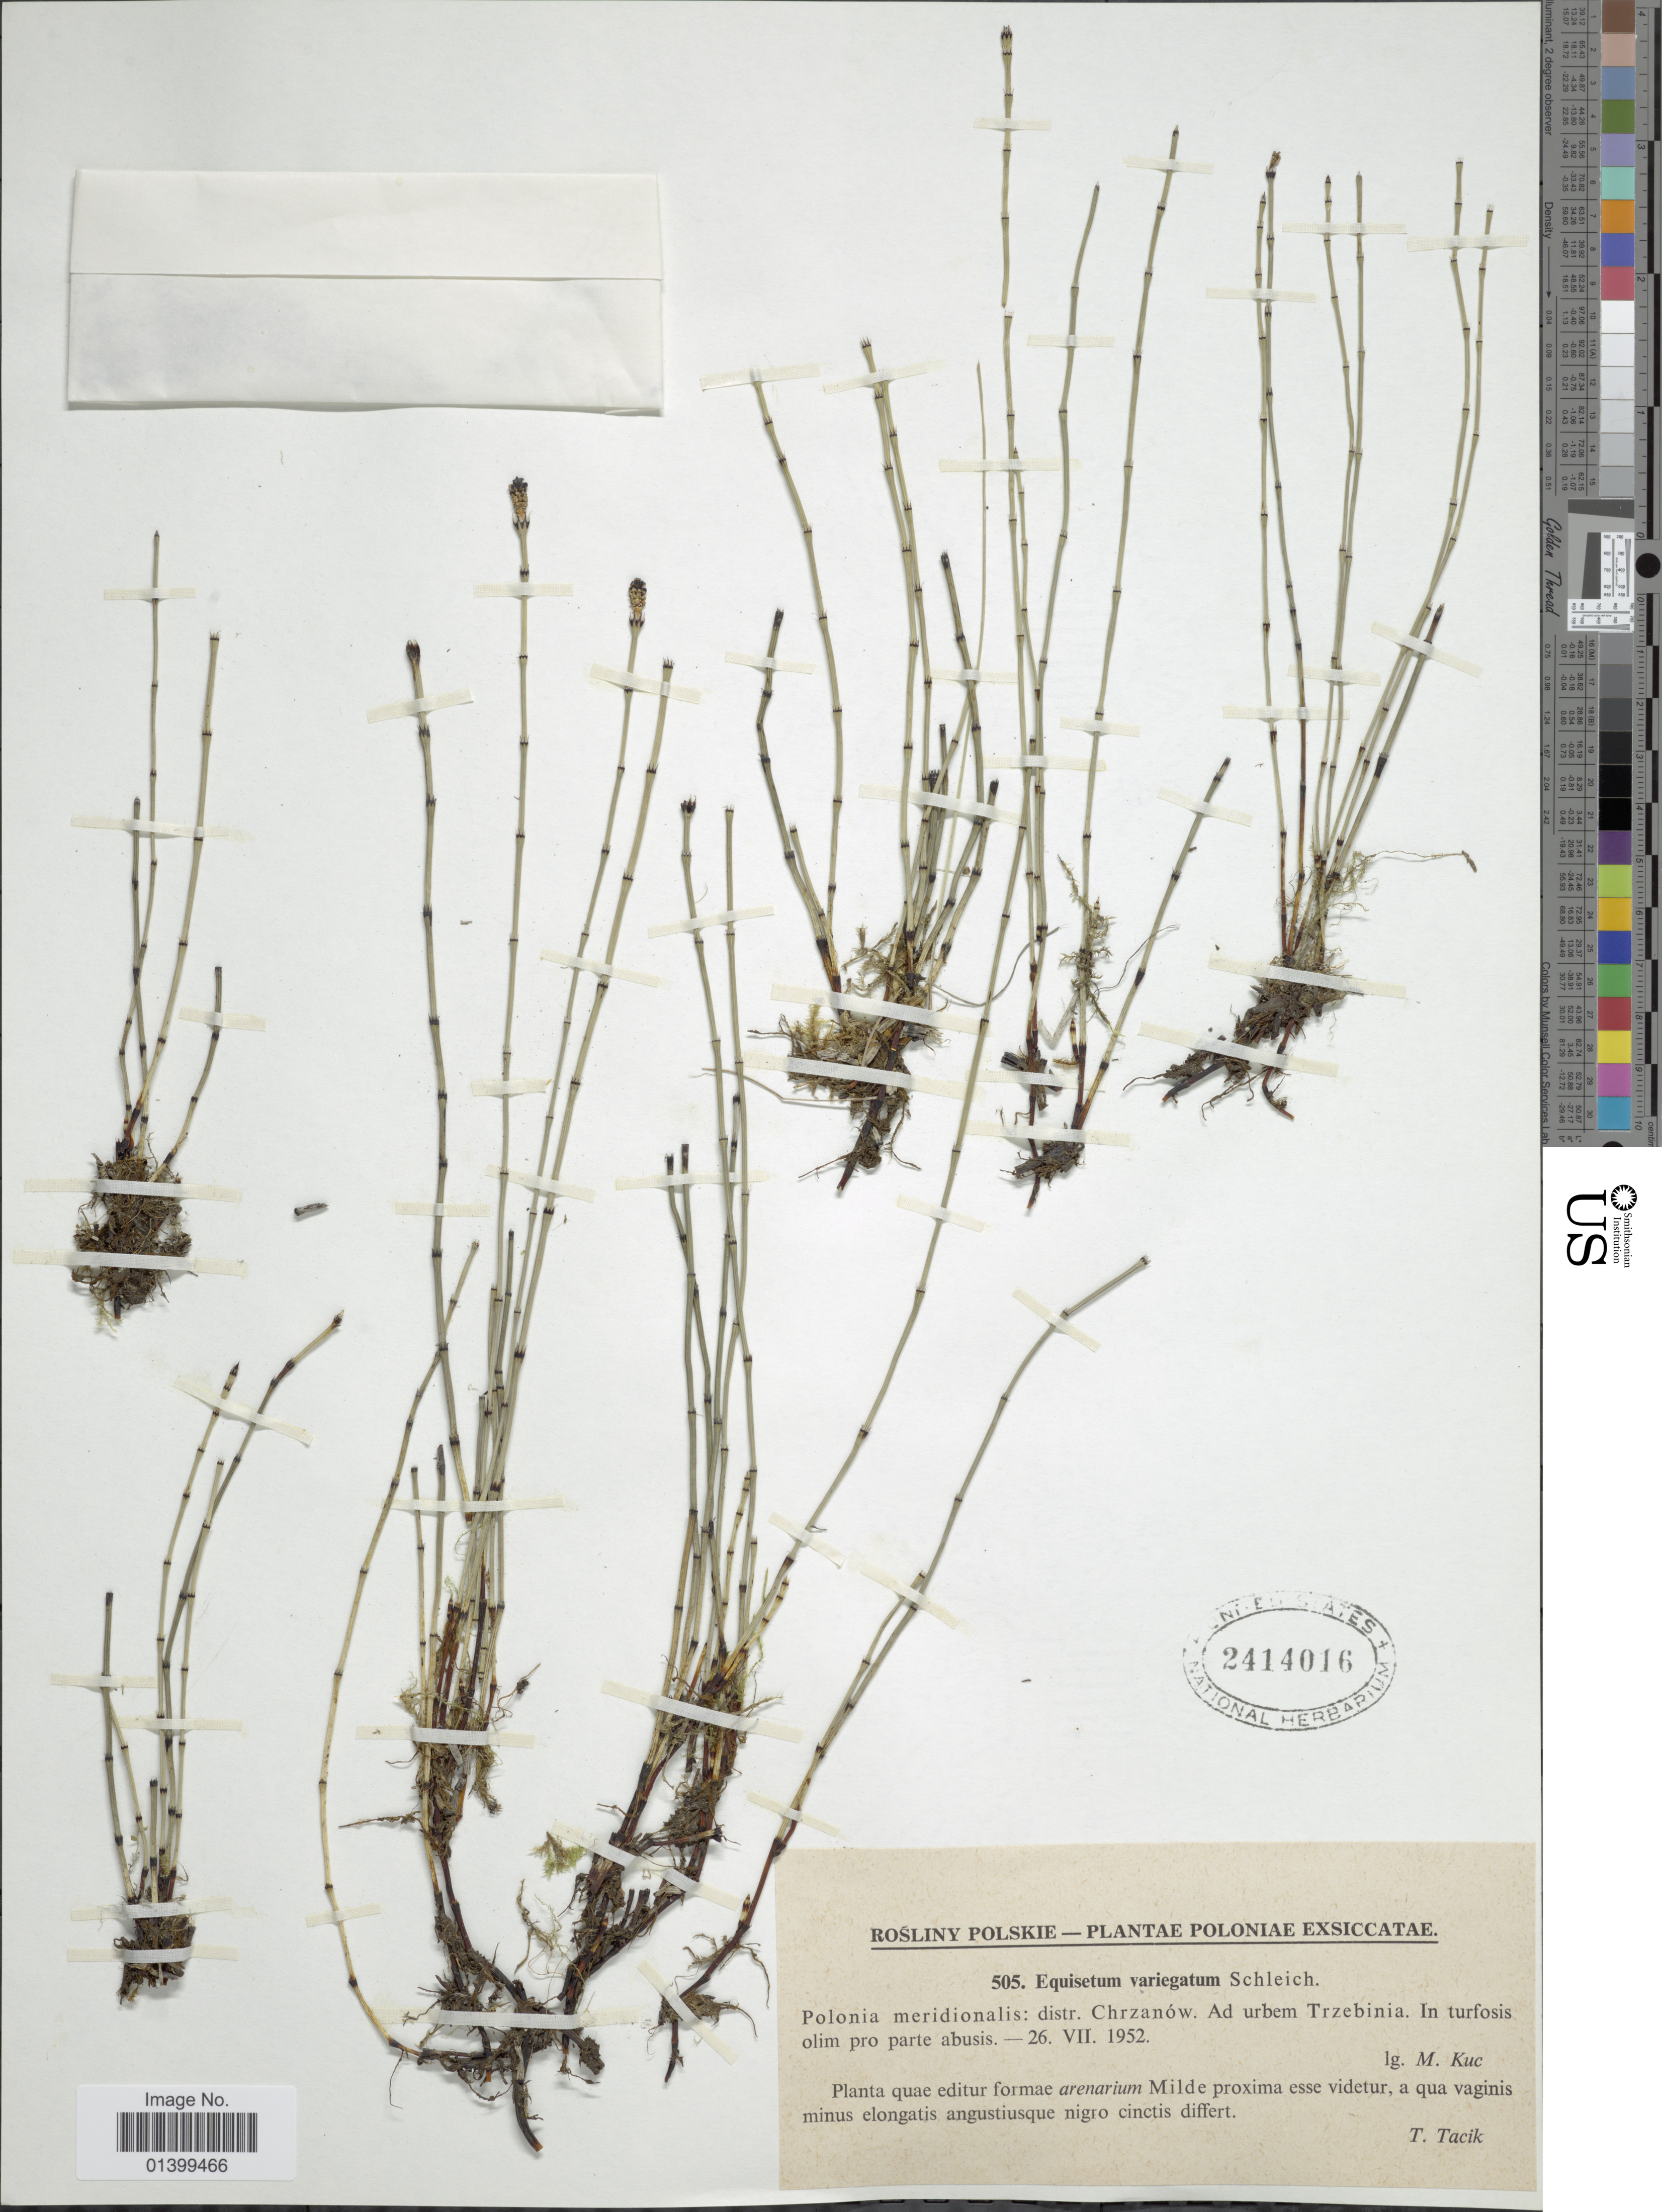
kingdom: Plantae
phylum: Tracheophyta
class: Polypodiopsida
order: Equisetales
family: Equisetaceae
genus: Equisetum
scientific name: Equisetum variegatum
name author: Schleich. ex F. Weber & D. Mohr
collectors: M. Kuc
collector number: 505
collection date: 1952-07-26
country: Poland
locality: Polonia meridionalis: distr. Chrzanów. Ad urbem Trzebinia. In turfosis olim pro parte abusis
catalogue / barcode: US 2414016